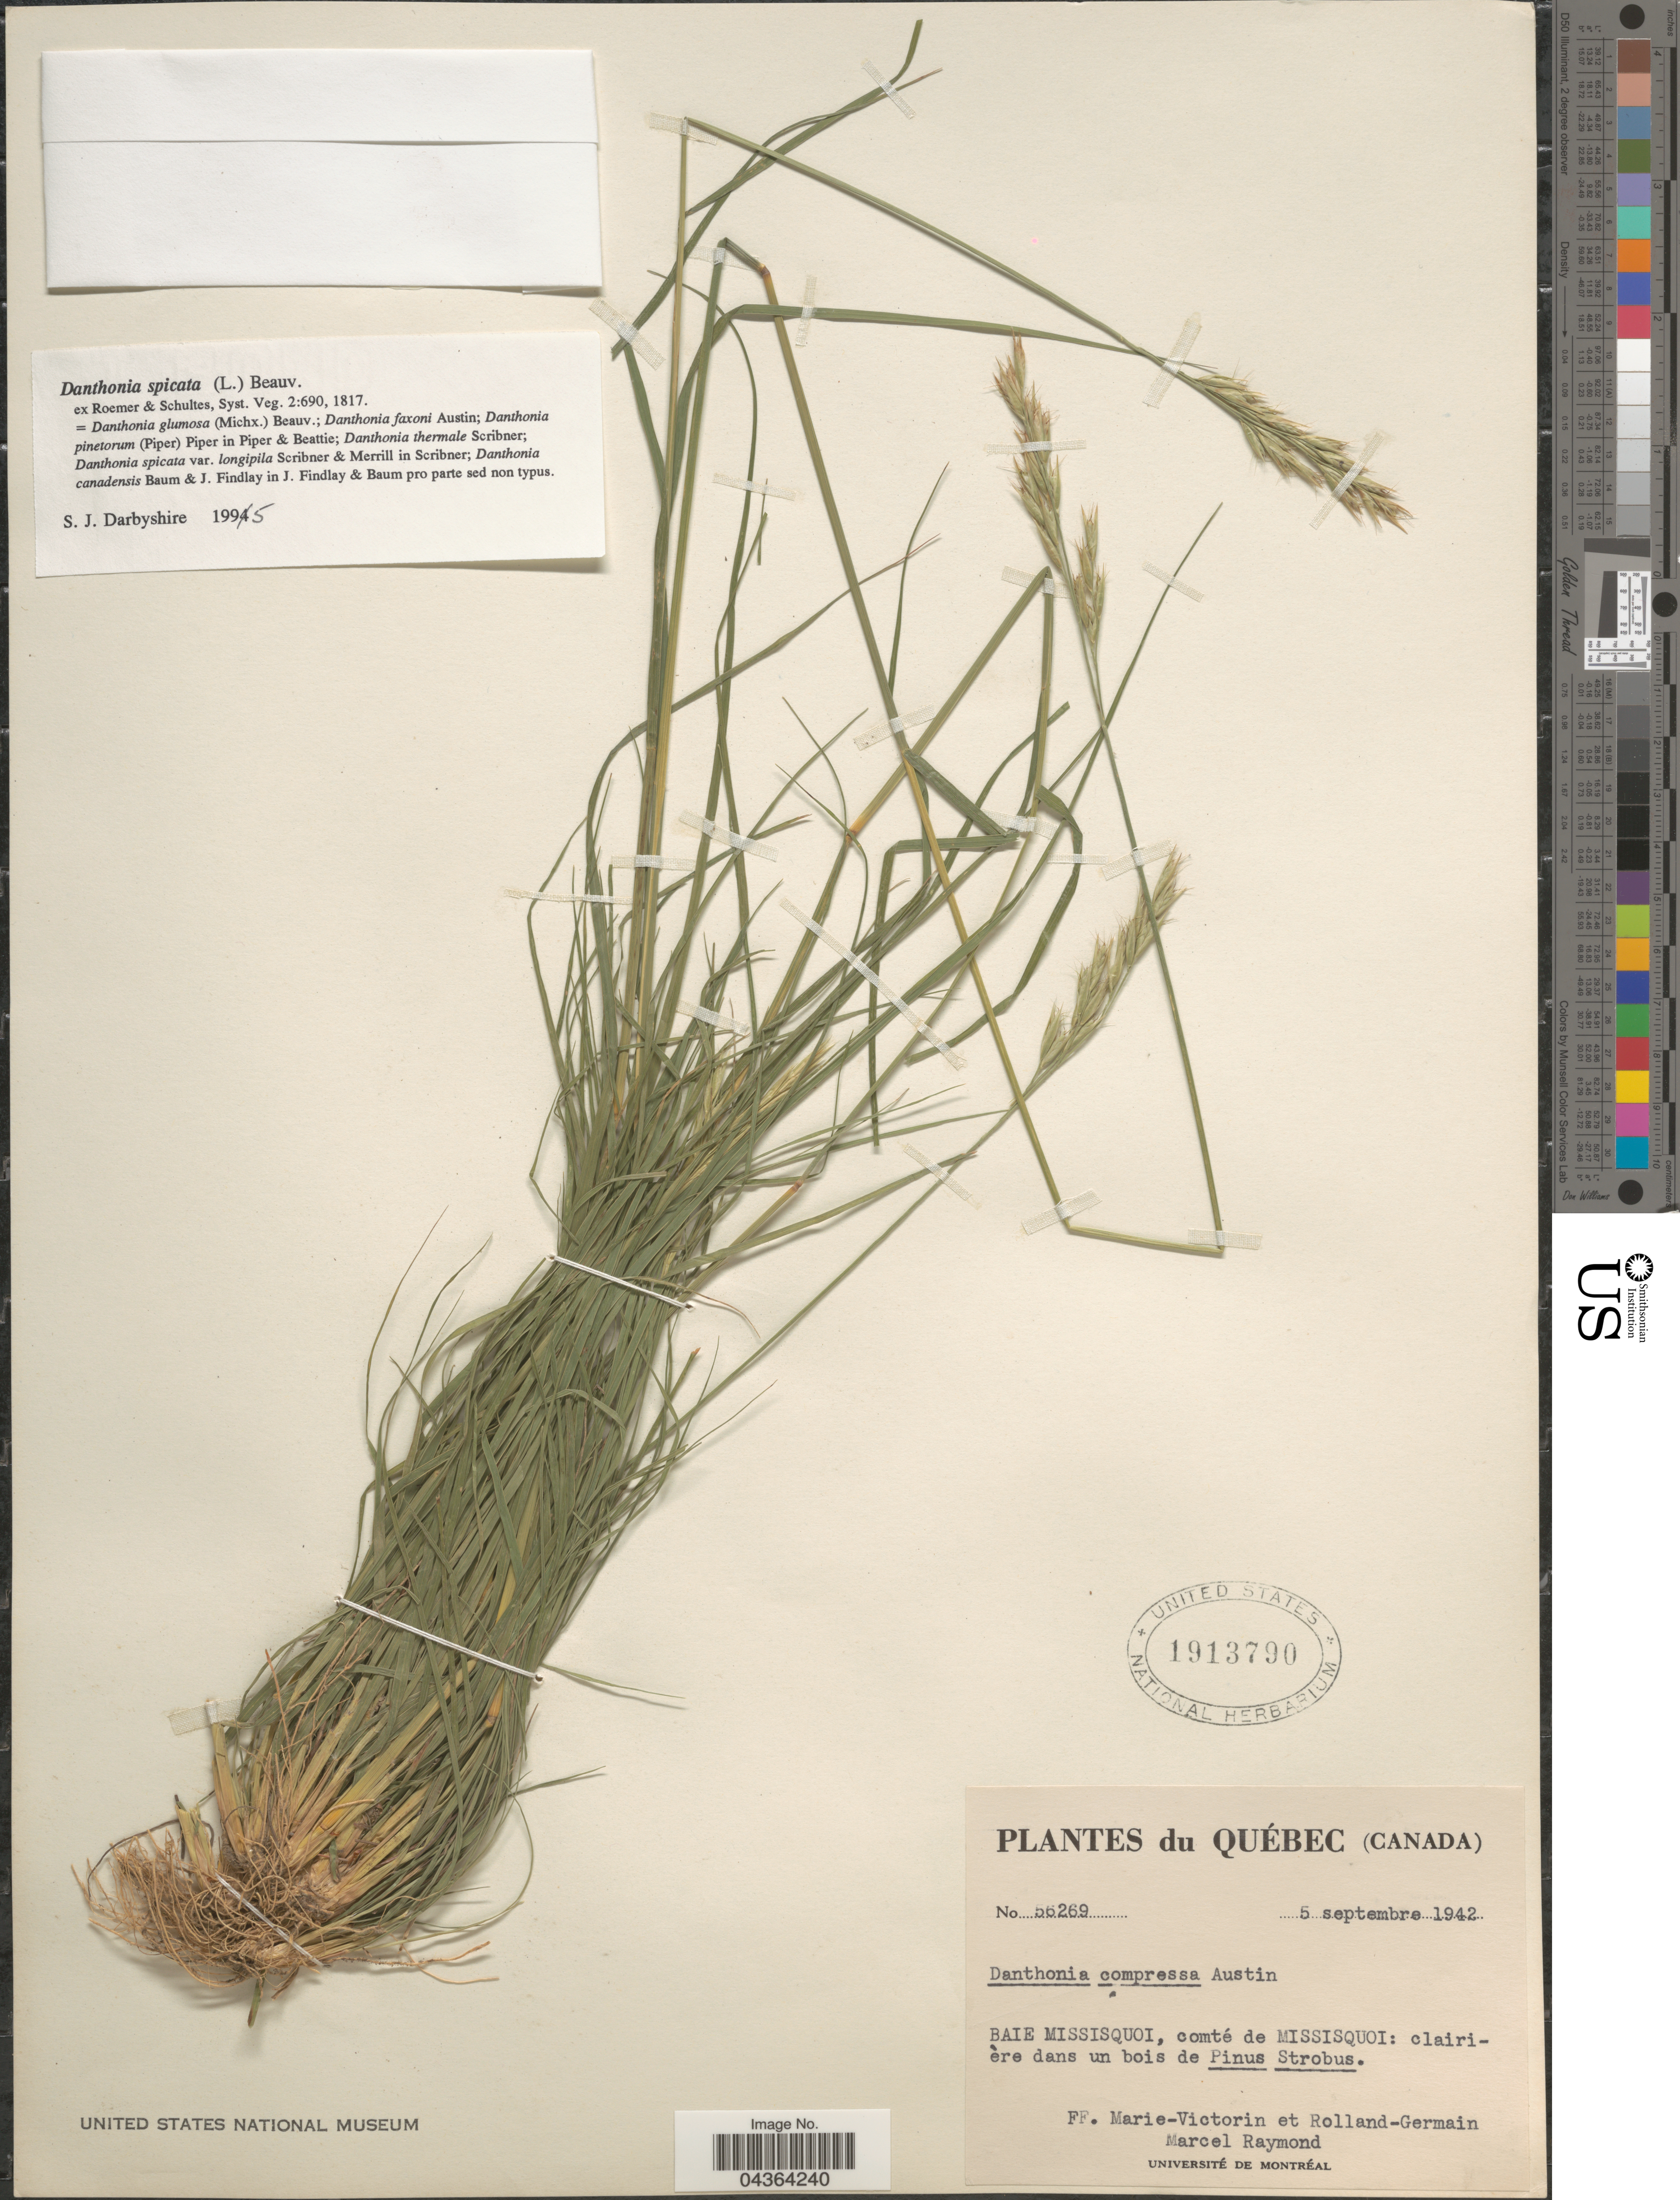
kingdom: Plantae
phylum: Tracheophyta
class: Liliopsida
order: Poales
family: Poaceae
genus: Danthonia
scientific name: Danthonia spicata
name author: (L.) P. Beauv. ex Roem. & Schult.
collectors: F. Marie-Victorin, Rolland-Germain & M. Raymond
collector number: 56269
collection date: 1942-09-05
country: Canada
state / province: Quebec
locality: Baie Missisquoi, comté de Missisquoi: clairière dans un bois de Pinus Strobus.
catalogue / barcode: US 1913790